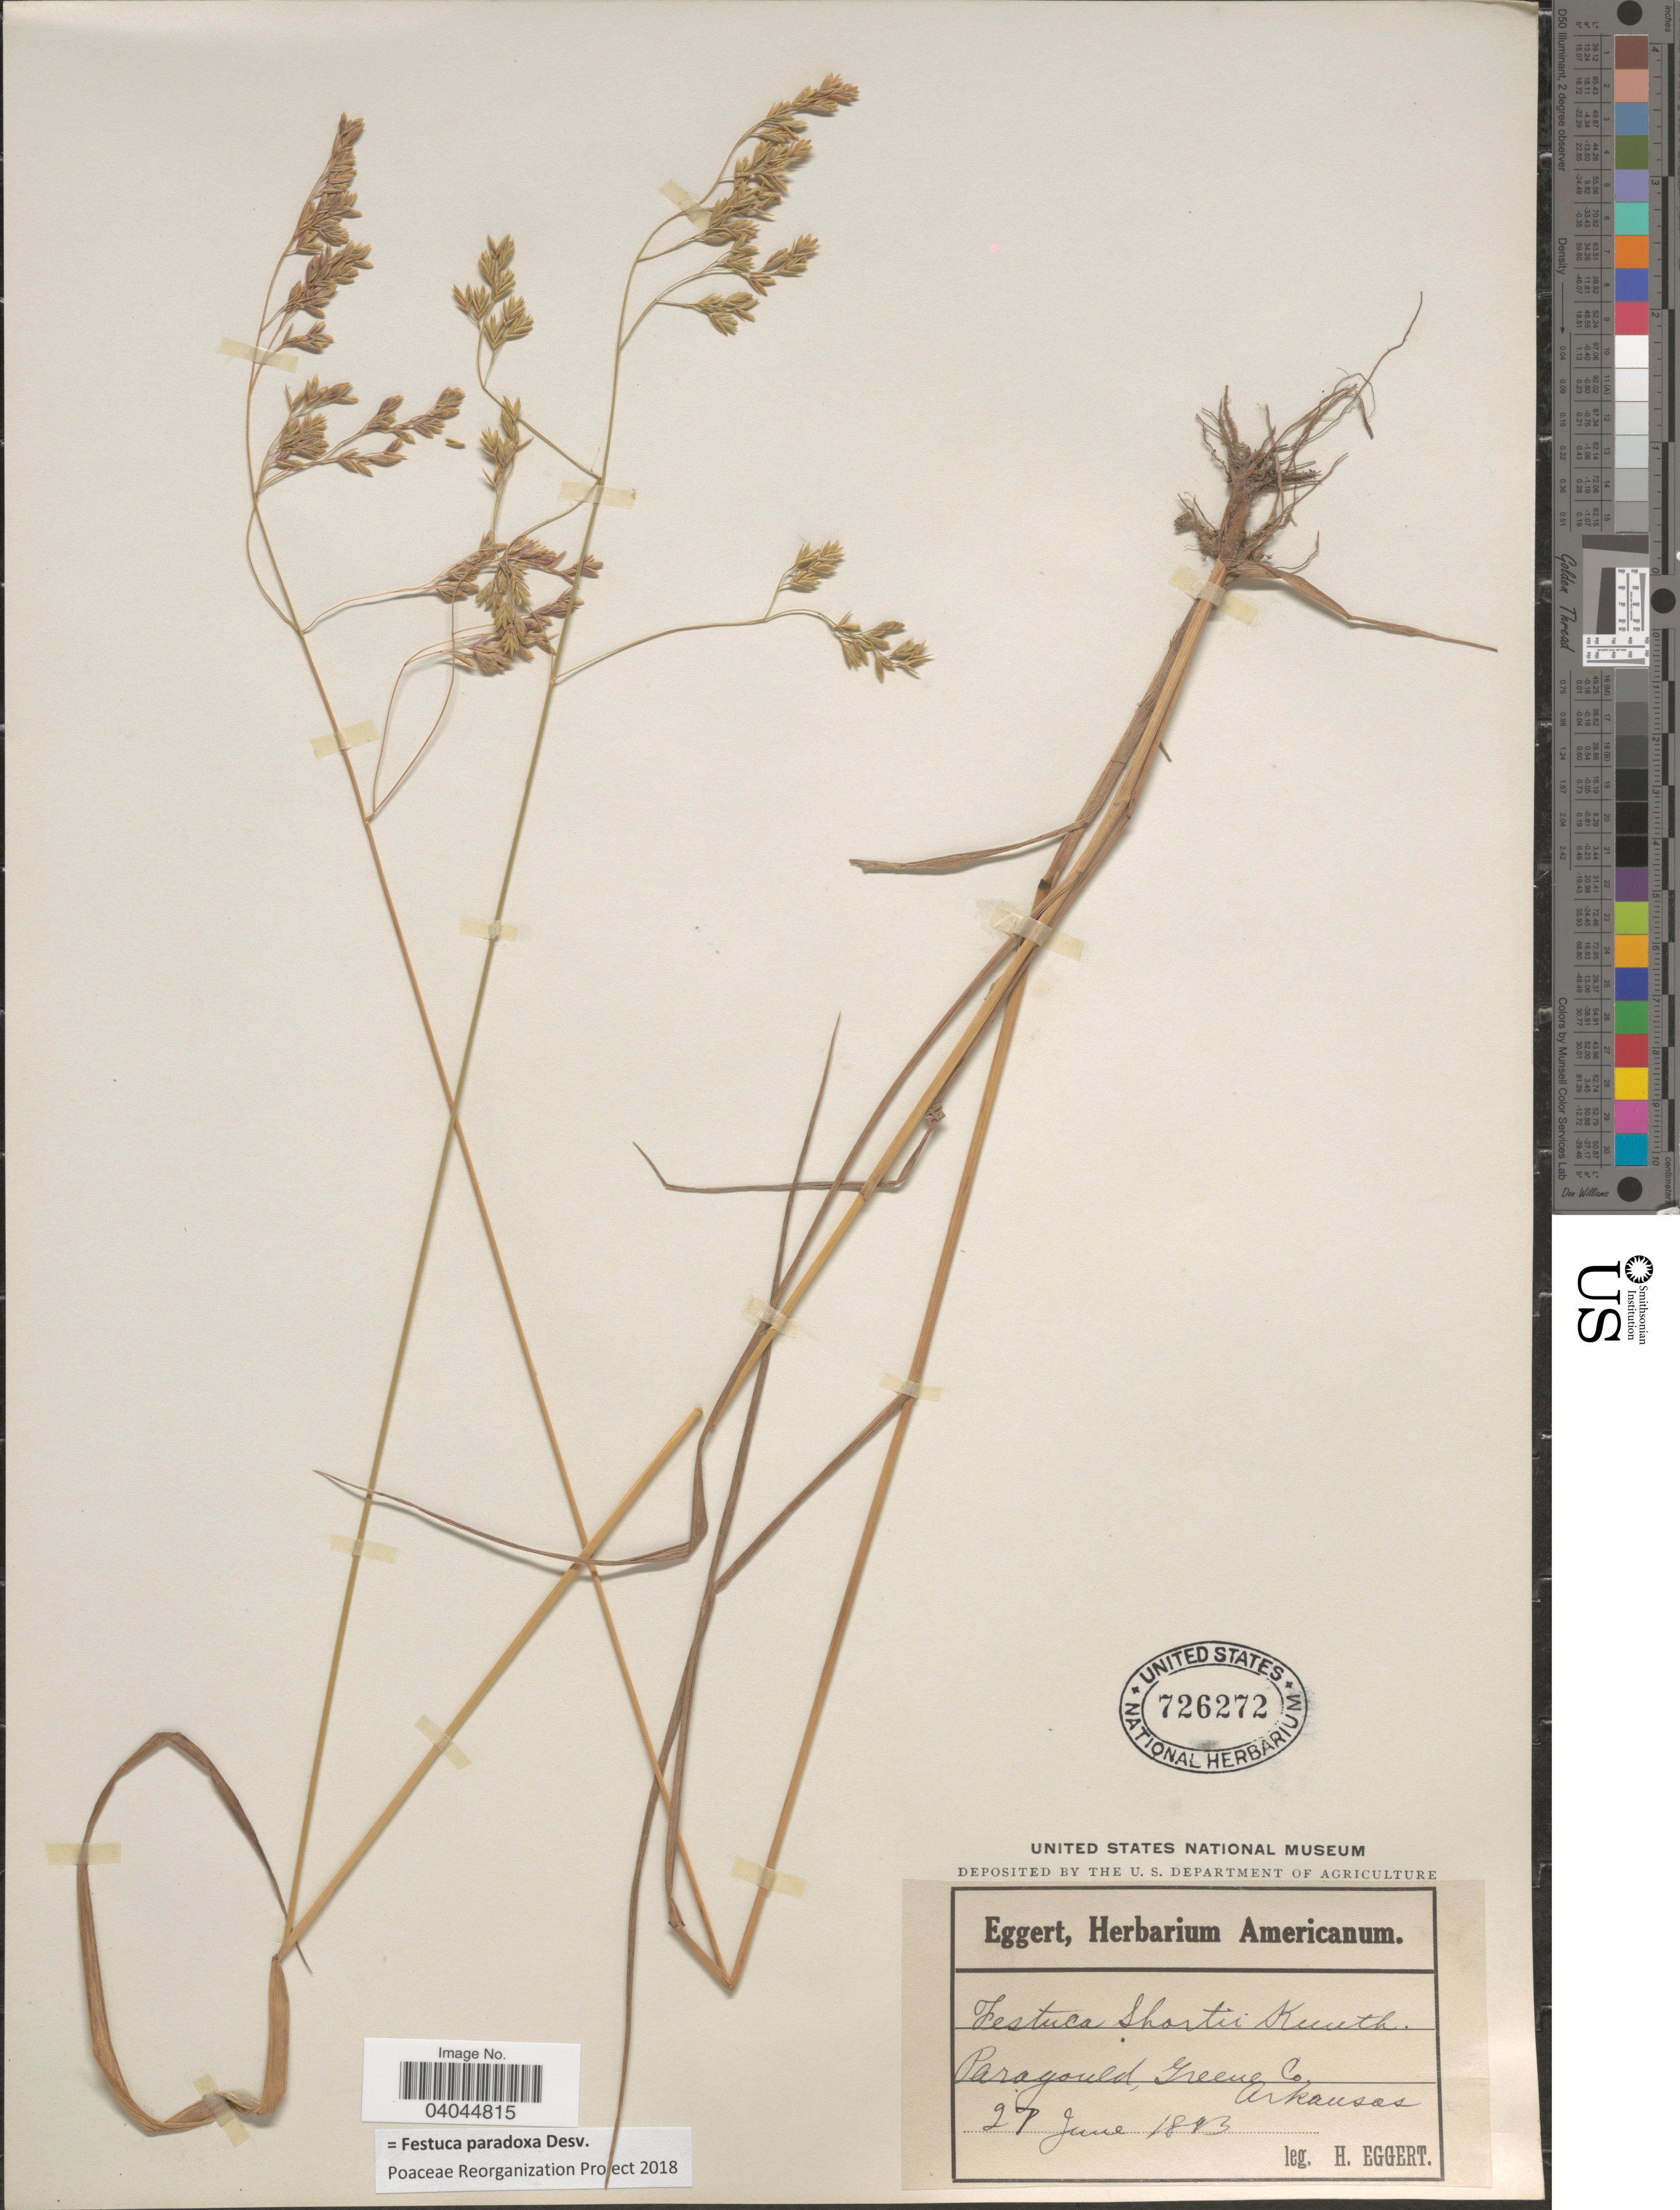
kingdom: Plantae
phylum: Tracheophyta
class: Liliopsida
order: Poales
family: Poaceae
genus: Festuca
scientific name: Festuca paradoxa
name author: Desv.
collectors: H. Eggert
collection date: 1893-06-27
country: United States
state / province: Arkansas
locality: Paragould, Greene Co.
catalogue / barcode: US 726272